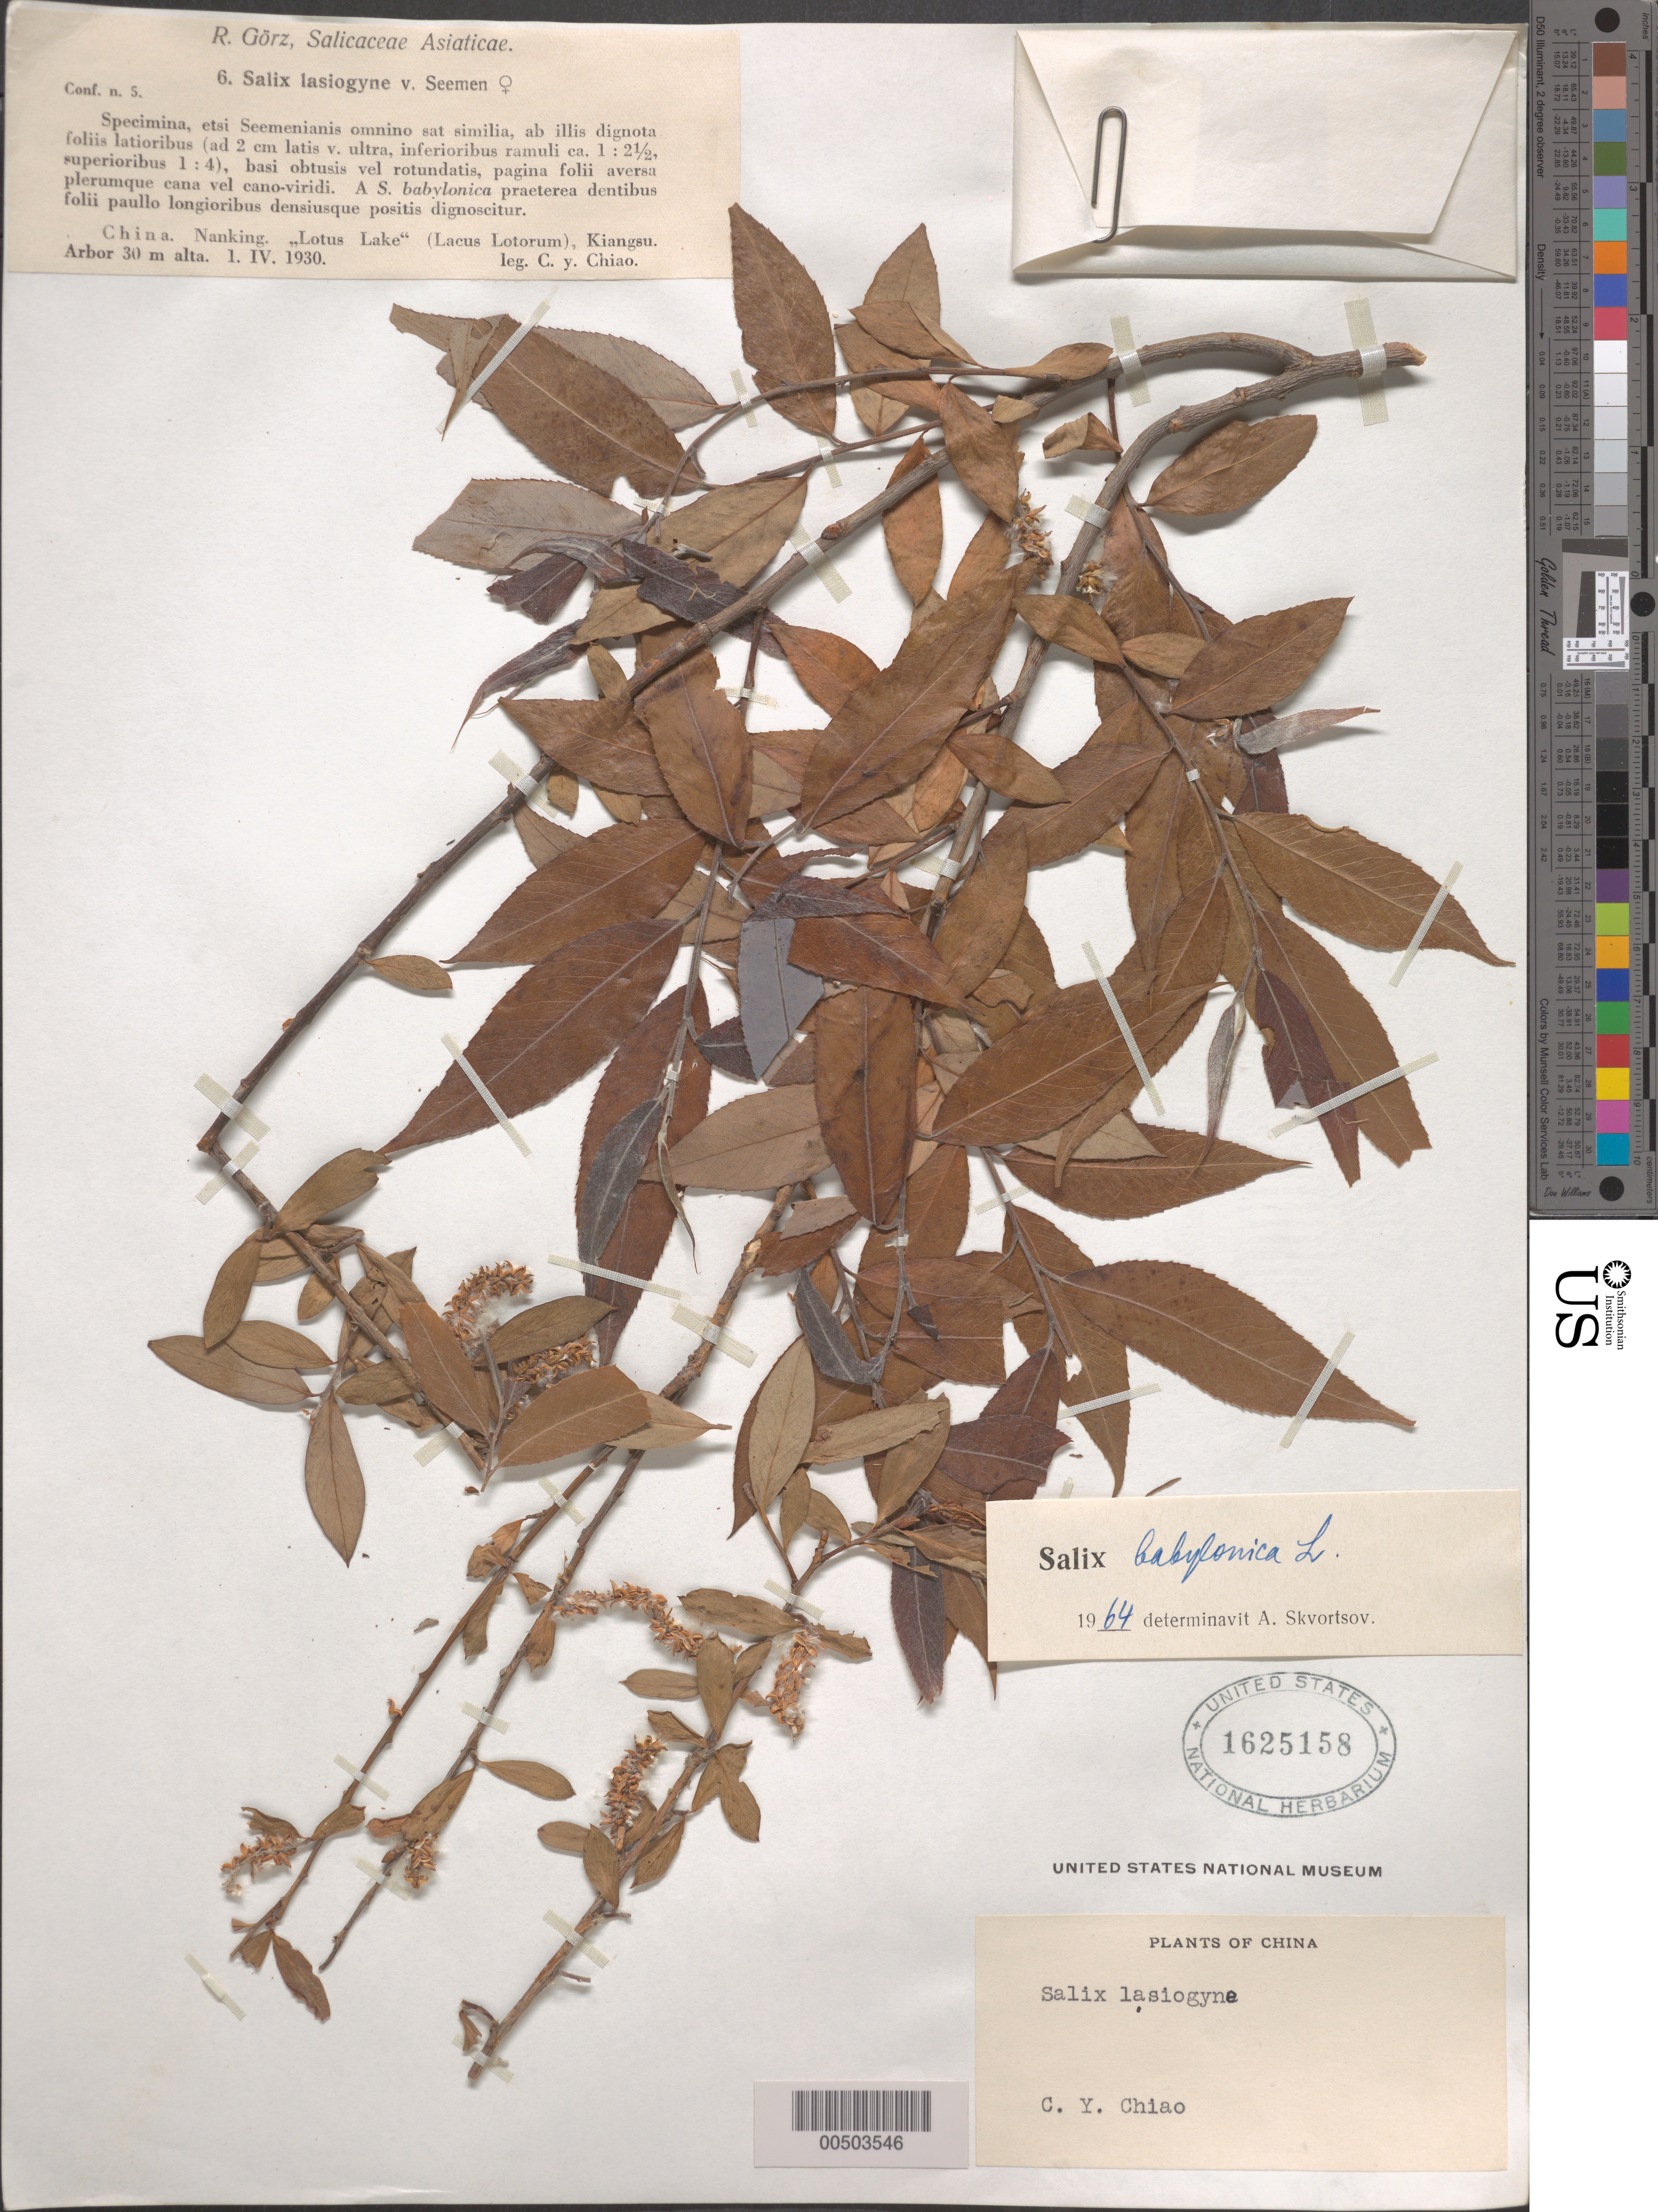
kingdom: Plantae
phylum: Tracheophyta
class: Magnoliopsida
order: Malpighiales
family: Salicaceae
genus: Salix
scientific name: Salix babylonica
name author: L.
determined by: Skvortsov, A. K.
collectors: C. Y. Chiao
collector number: Conf. n. 5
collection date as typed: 01 Apr 1930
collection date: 1930-04-01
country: China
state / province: Jiangsu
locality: "Lotus Lake"(Lacus Lotorum), Nanking (Nanjing) District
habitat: Arbor 30 m alta.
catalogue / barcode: US 1625158